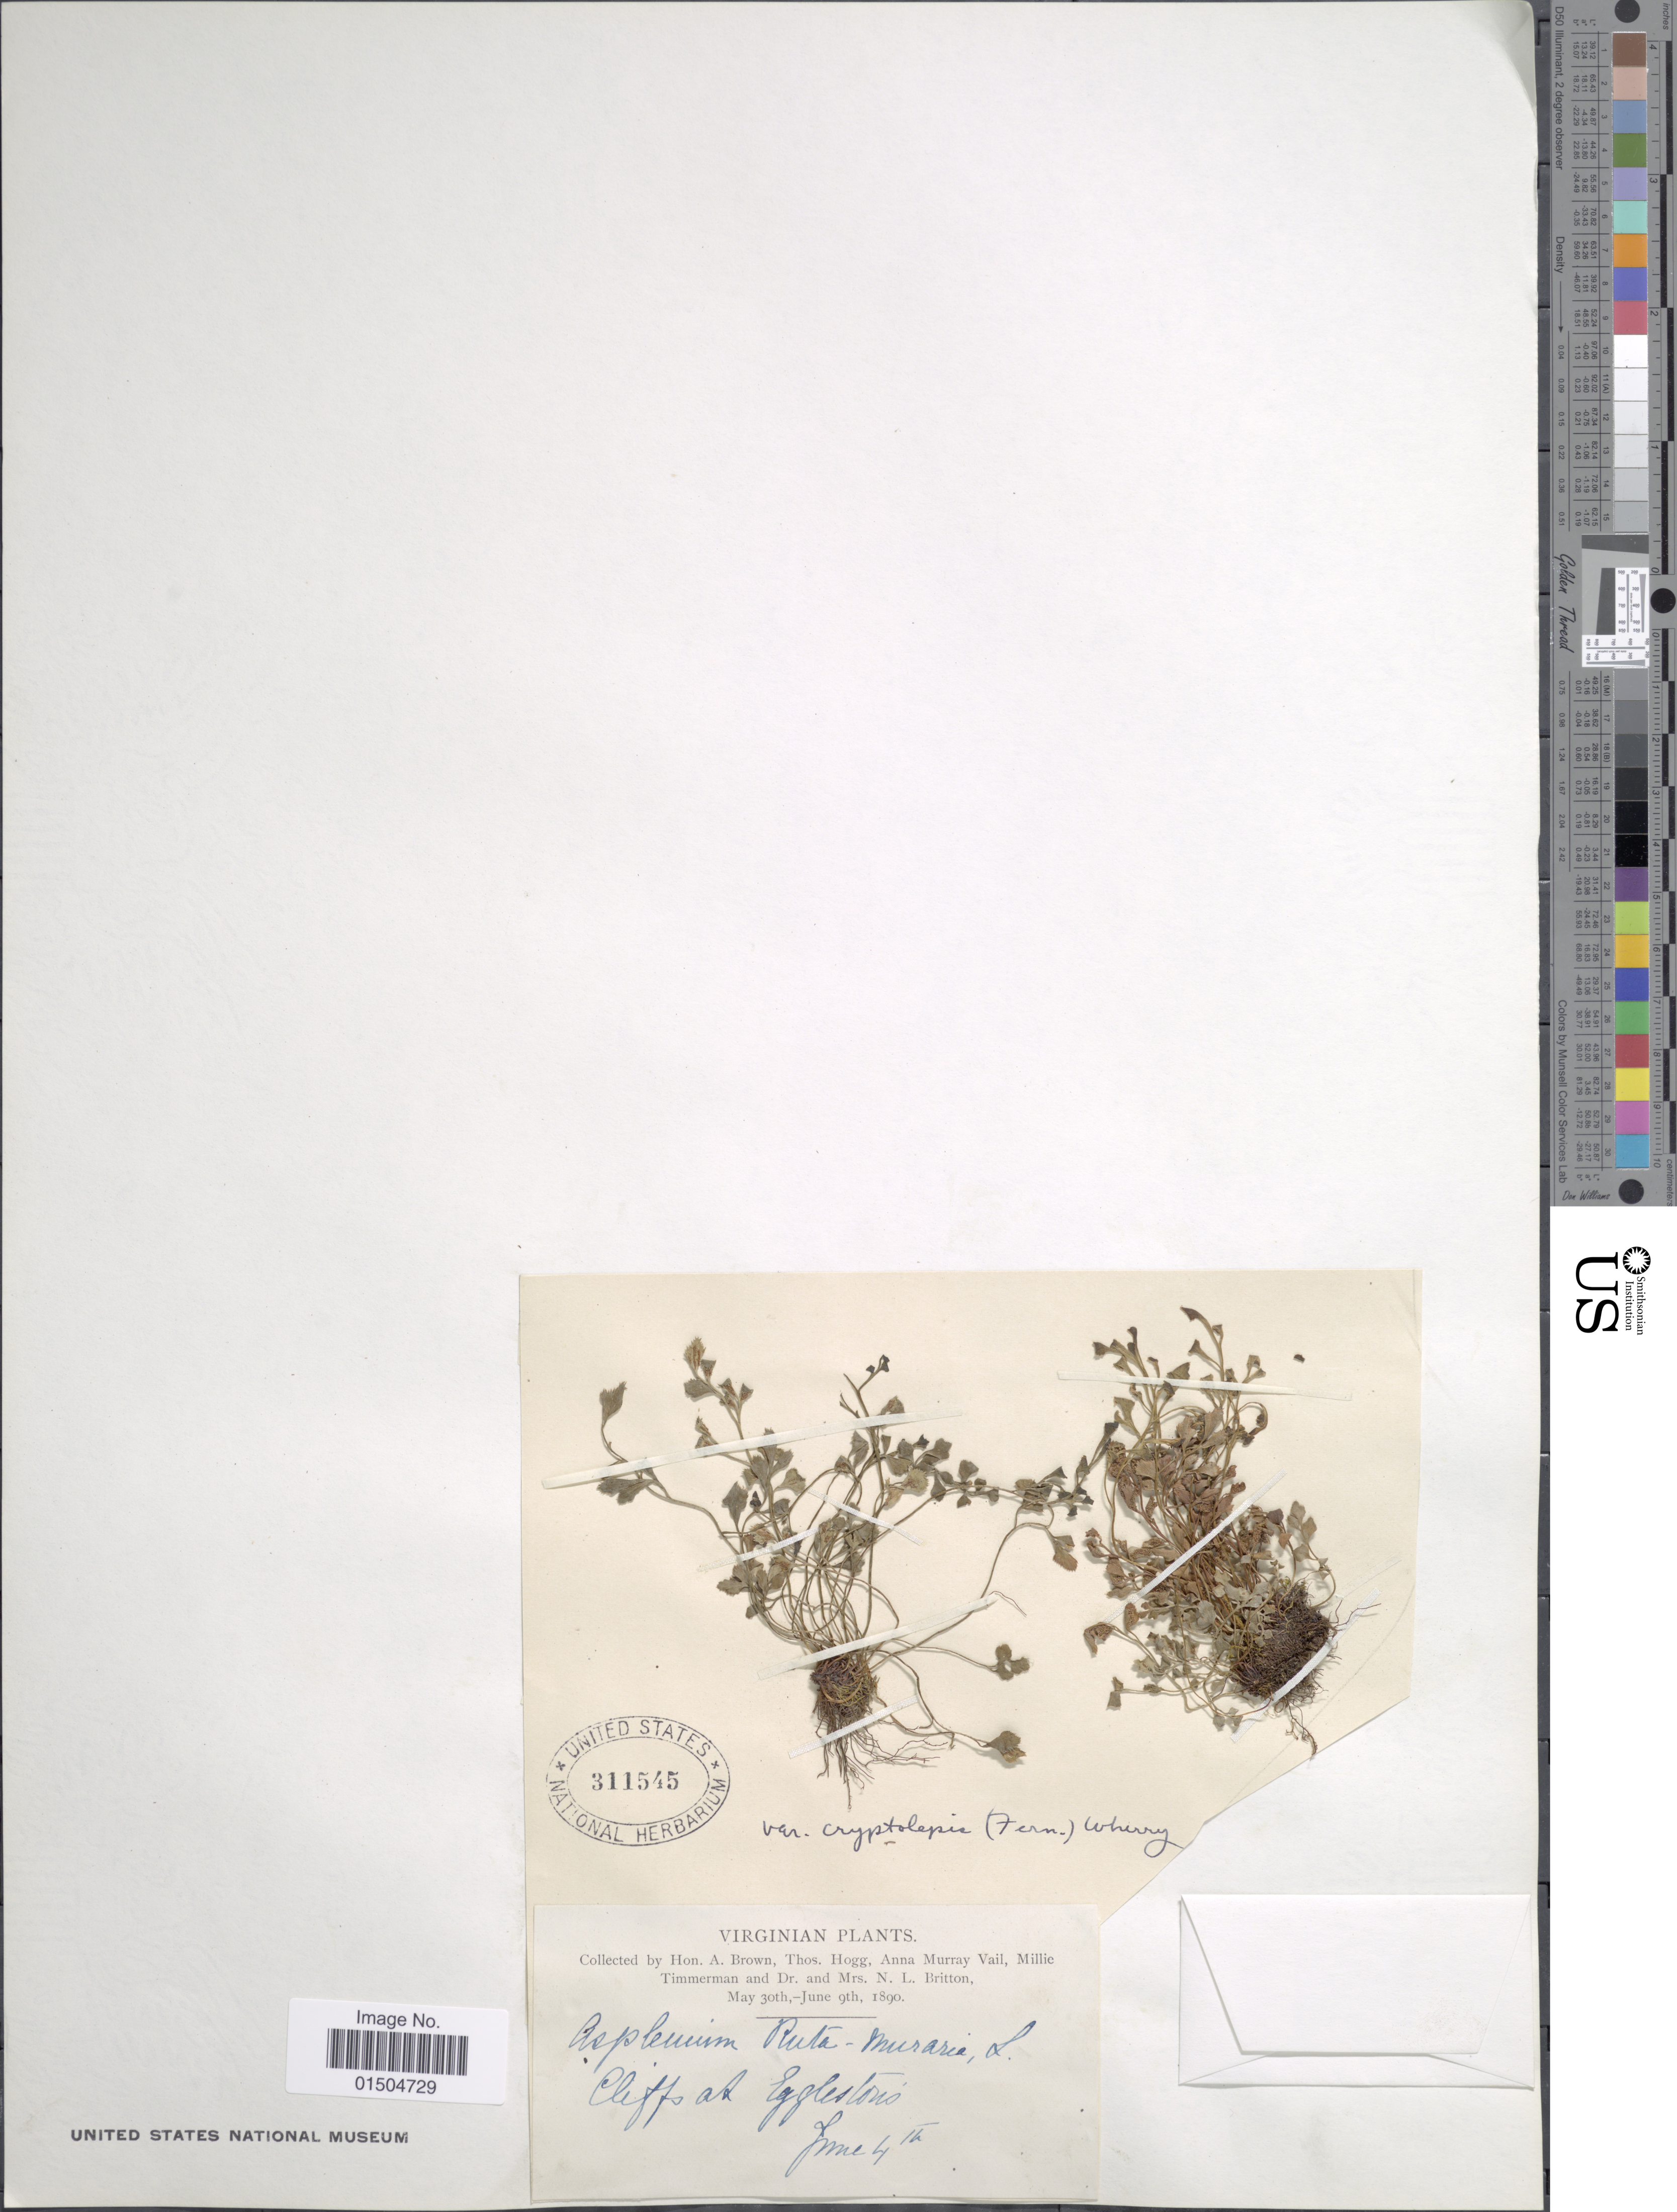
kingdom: Plantae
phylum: Tracheophyta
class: Polypodiopsida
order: Polypodiales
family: Aspleniaceae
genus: Asplenium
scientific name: Asplenium ruta-muraria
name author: L.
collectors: H. A. Brown, T. Hogg, A. Vail, M. Timmerman & N. Britton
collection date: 1890-06-04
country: United States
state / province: Virginia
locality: Cliffs at Eggleston's.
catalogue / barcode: US 311545